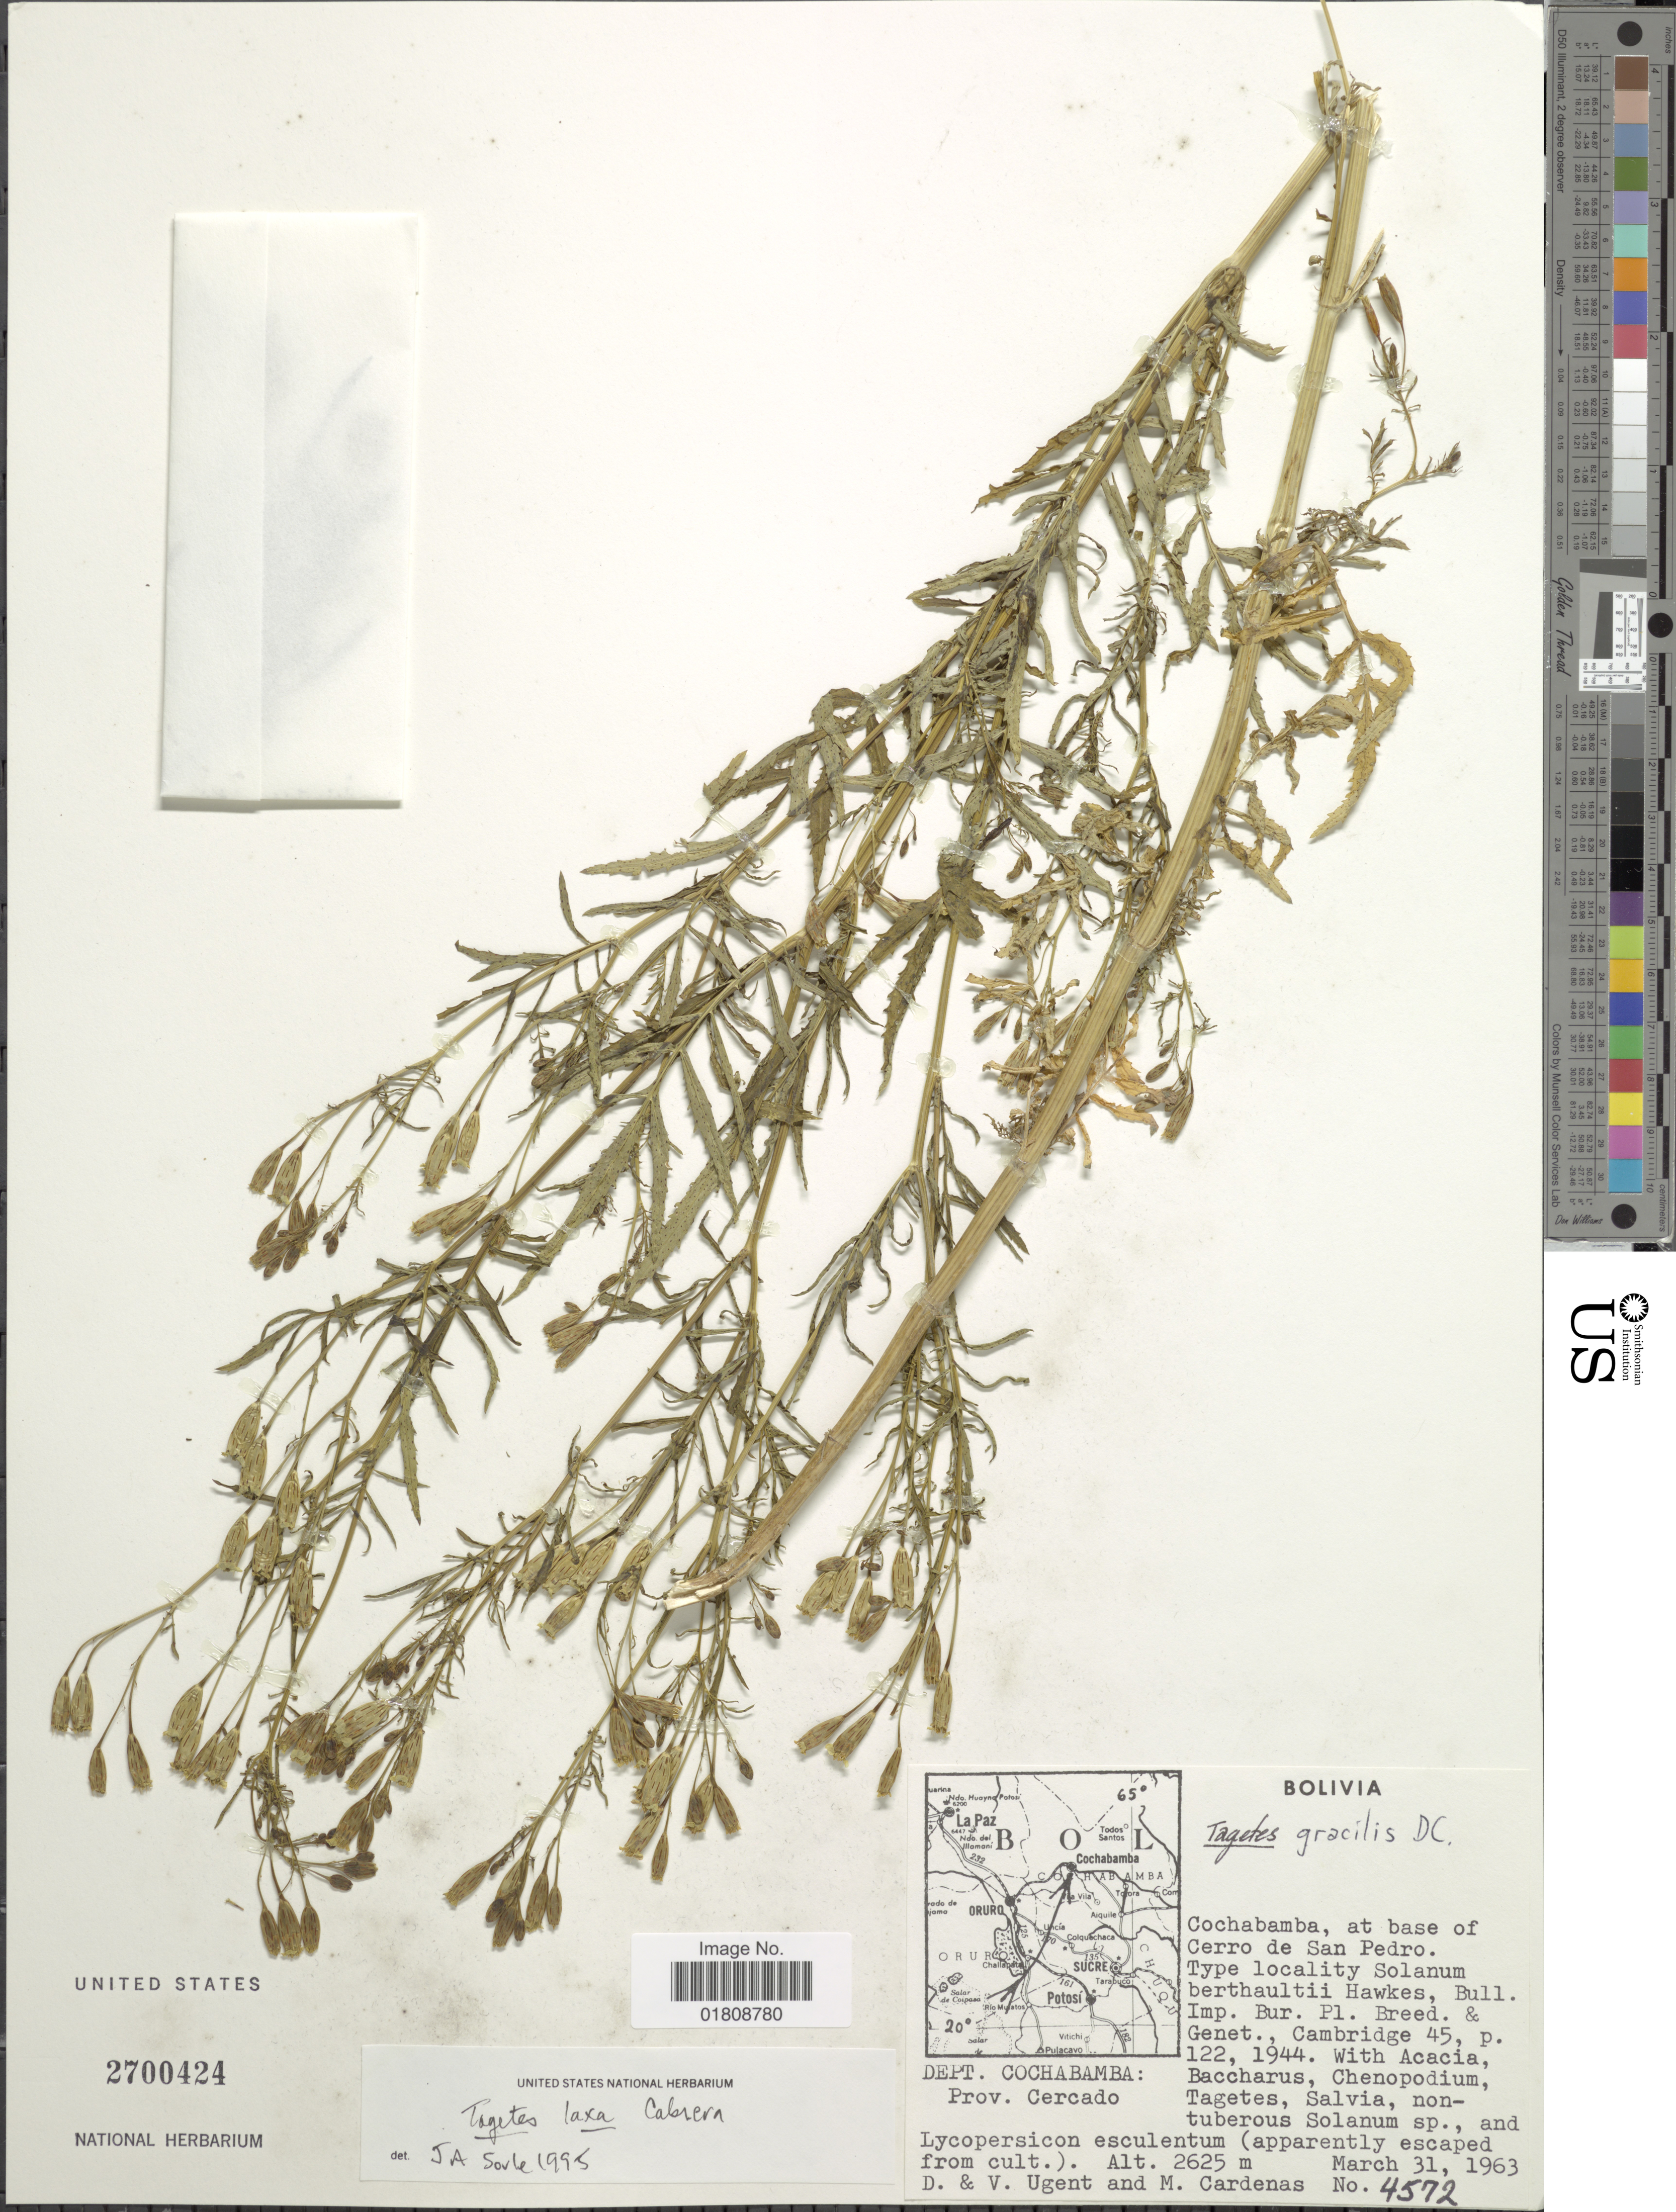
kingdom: Plantae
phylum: Tracheophyta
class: Magnoliopsida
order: Asterales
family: Asteraceae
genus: Tagetes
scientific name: Tagetes laxa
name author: Caberra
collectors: D. Ugent, V. Ugent & M. Cárdenas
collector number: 4572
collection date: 1963-03-31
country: Bolivia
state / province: Cochabamba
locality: Base of Cerro de San Pedro, Dept. Cochabamba, Prov. Cercado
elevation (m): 2625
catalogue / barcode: US 2700424